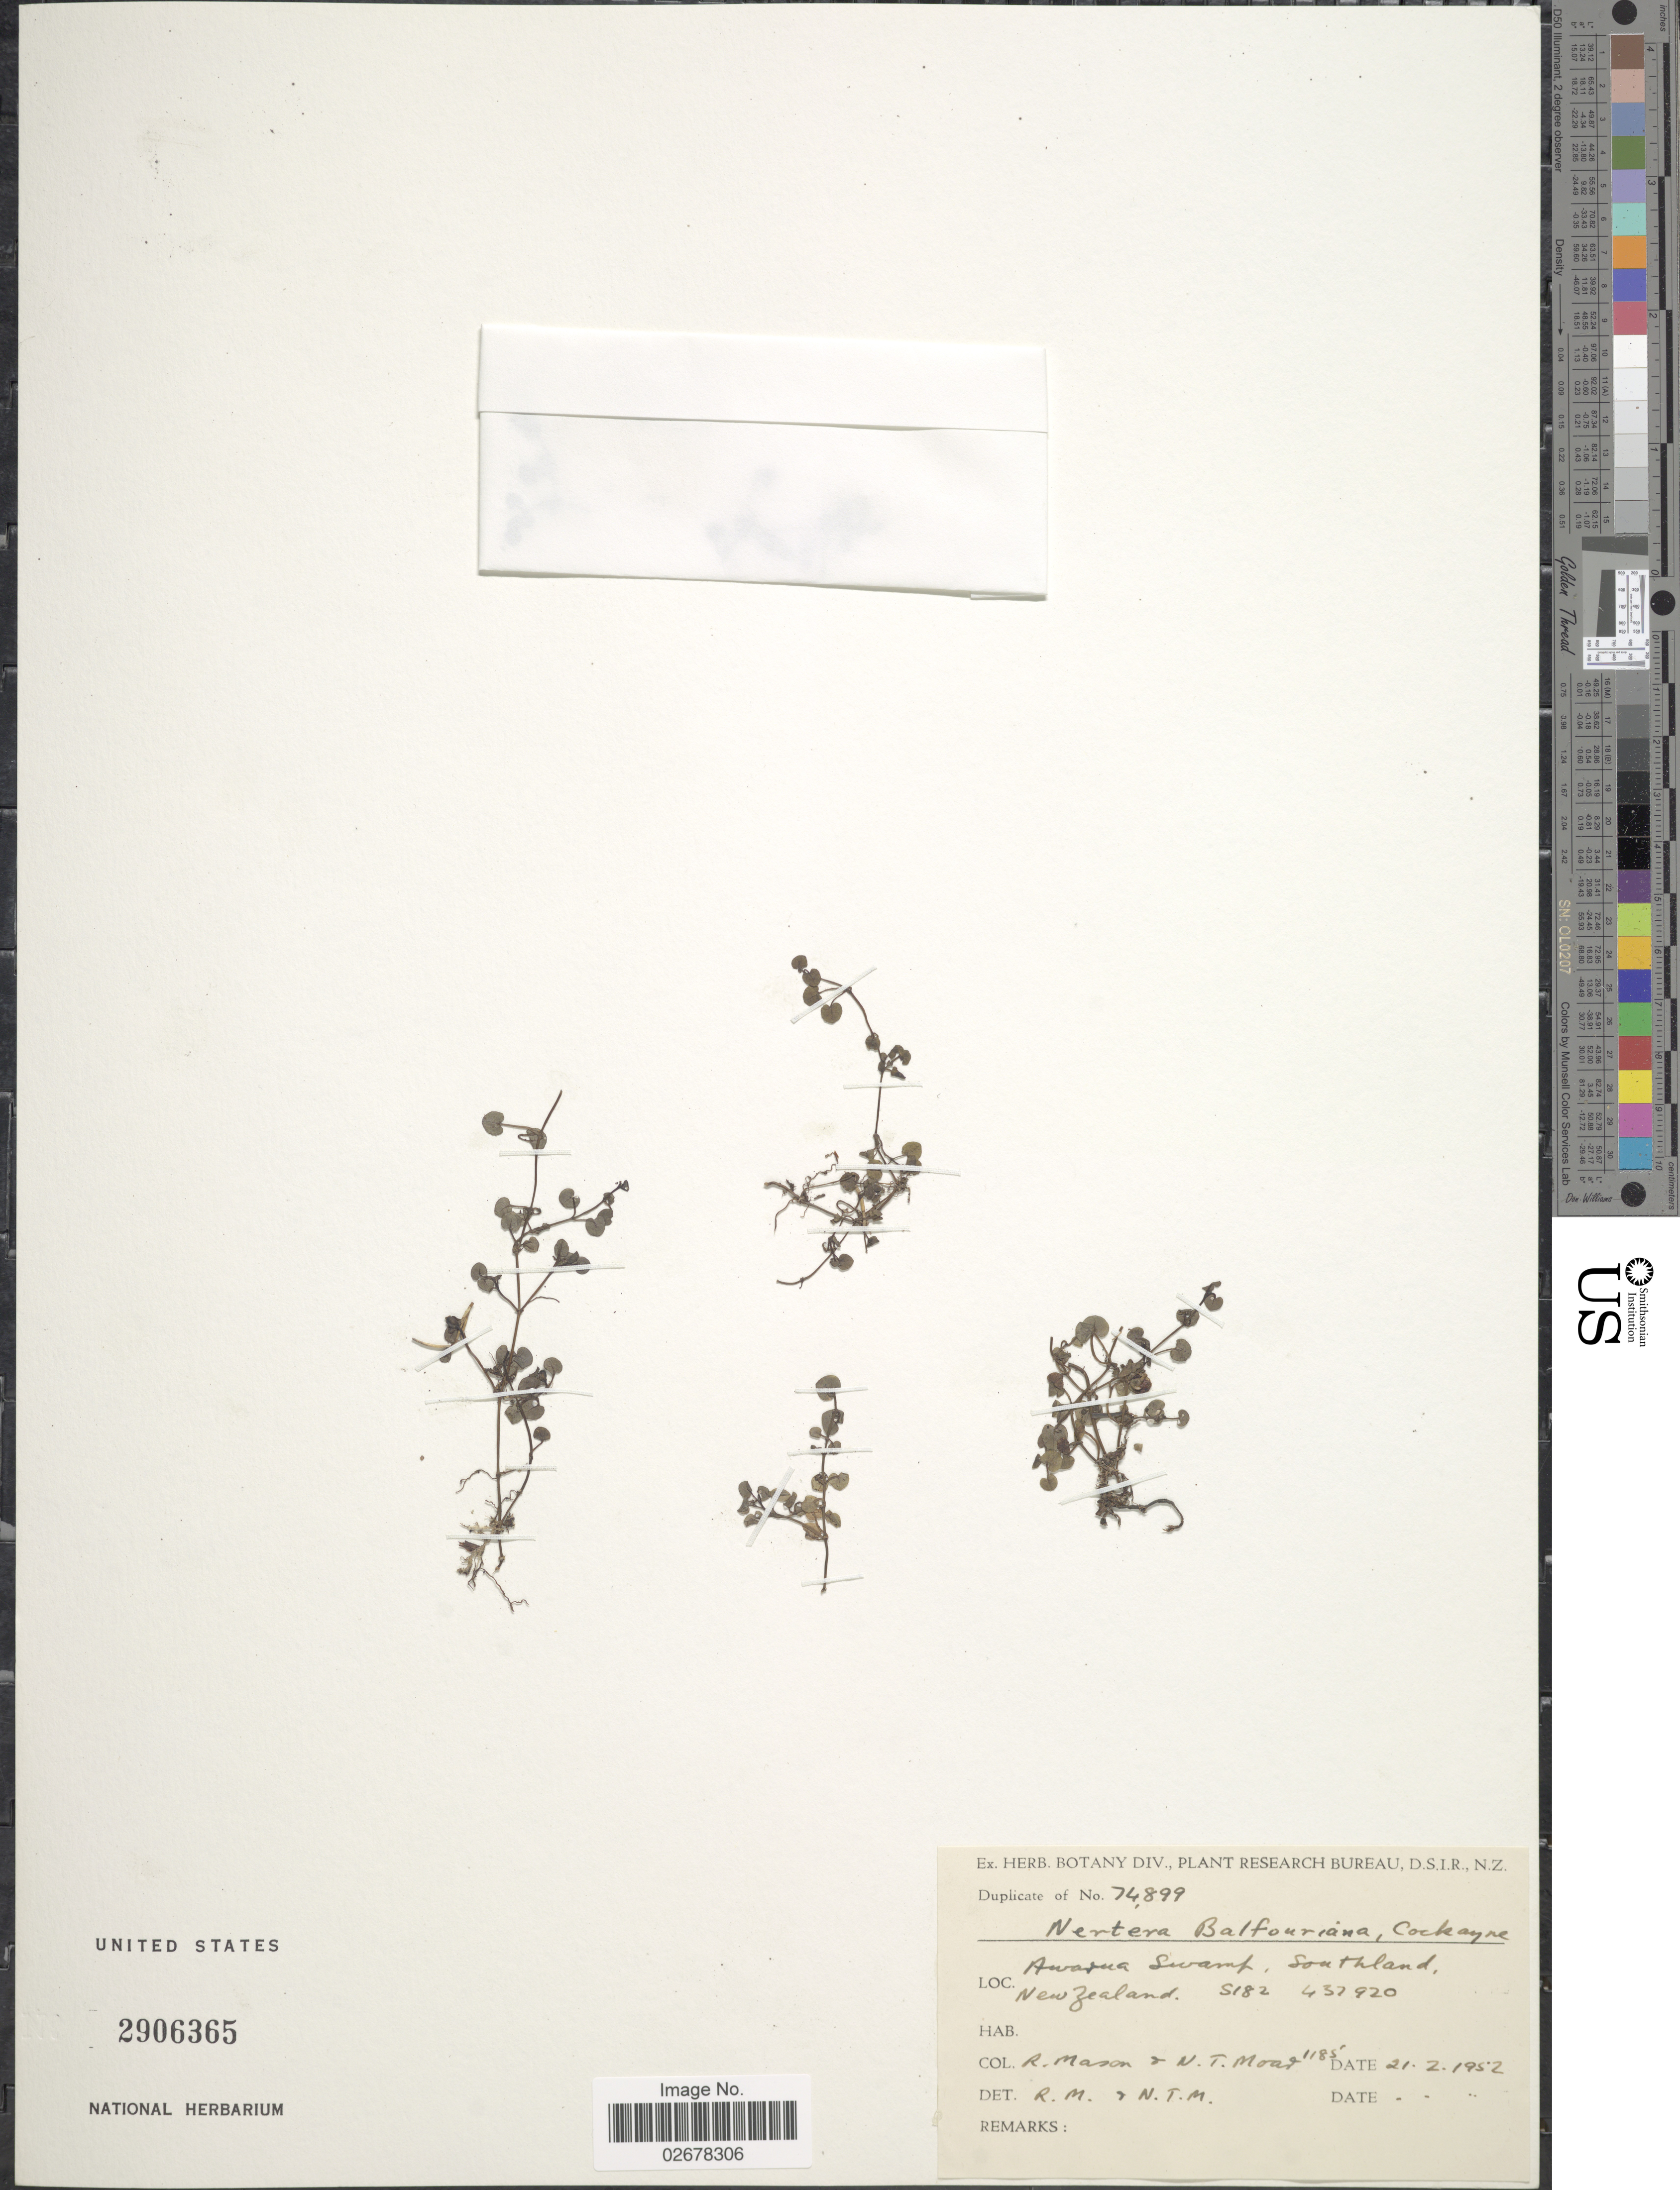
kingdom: Plantae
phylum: Tracheophyta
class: Magnoliopsida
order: Gentianales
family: Rubiaceae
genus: Nertera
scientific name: Nertera balfouriana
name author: Cockayne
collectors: R. Mason & N. Moad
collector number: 1185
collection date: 1952-02-21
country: New Zealand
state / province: Southland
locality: Awadua Swamp, S182 437920.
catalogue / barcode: US 2906365